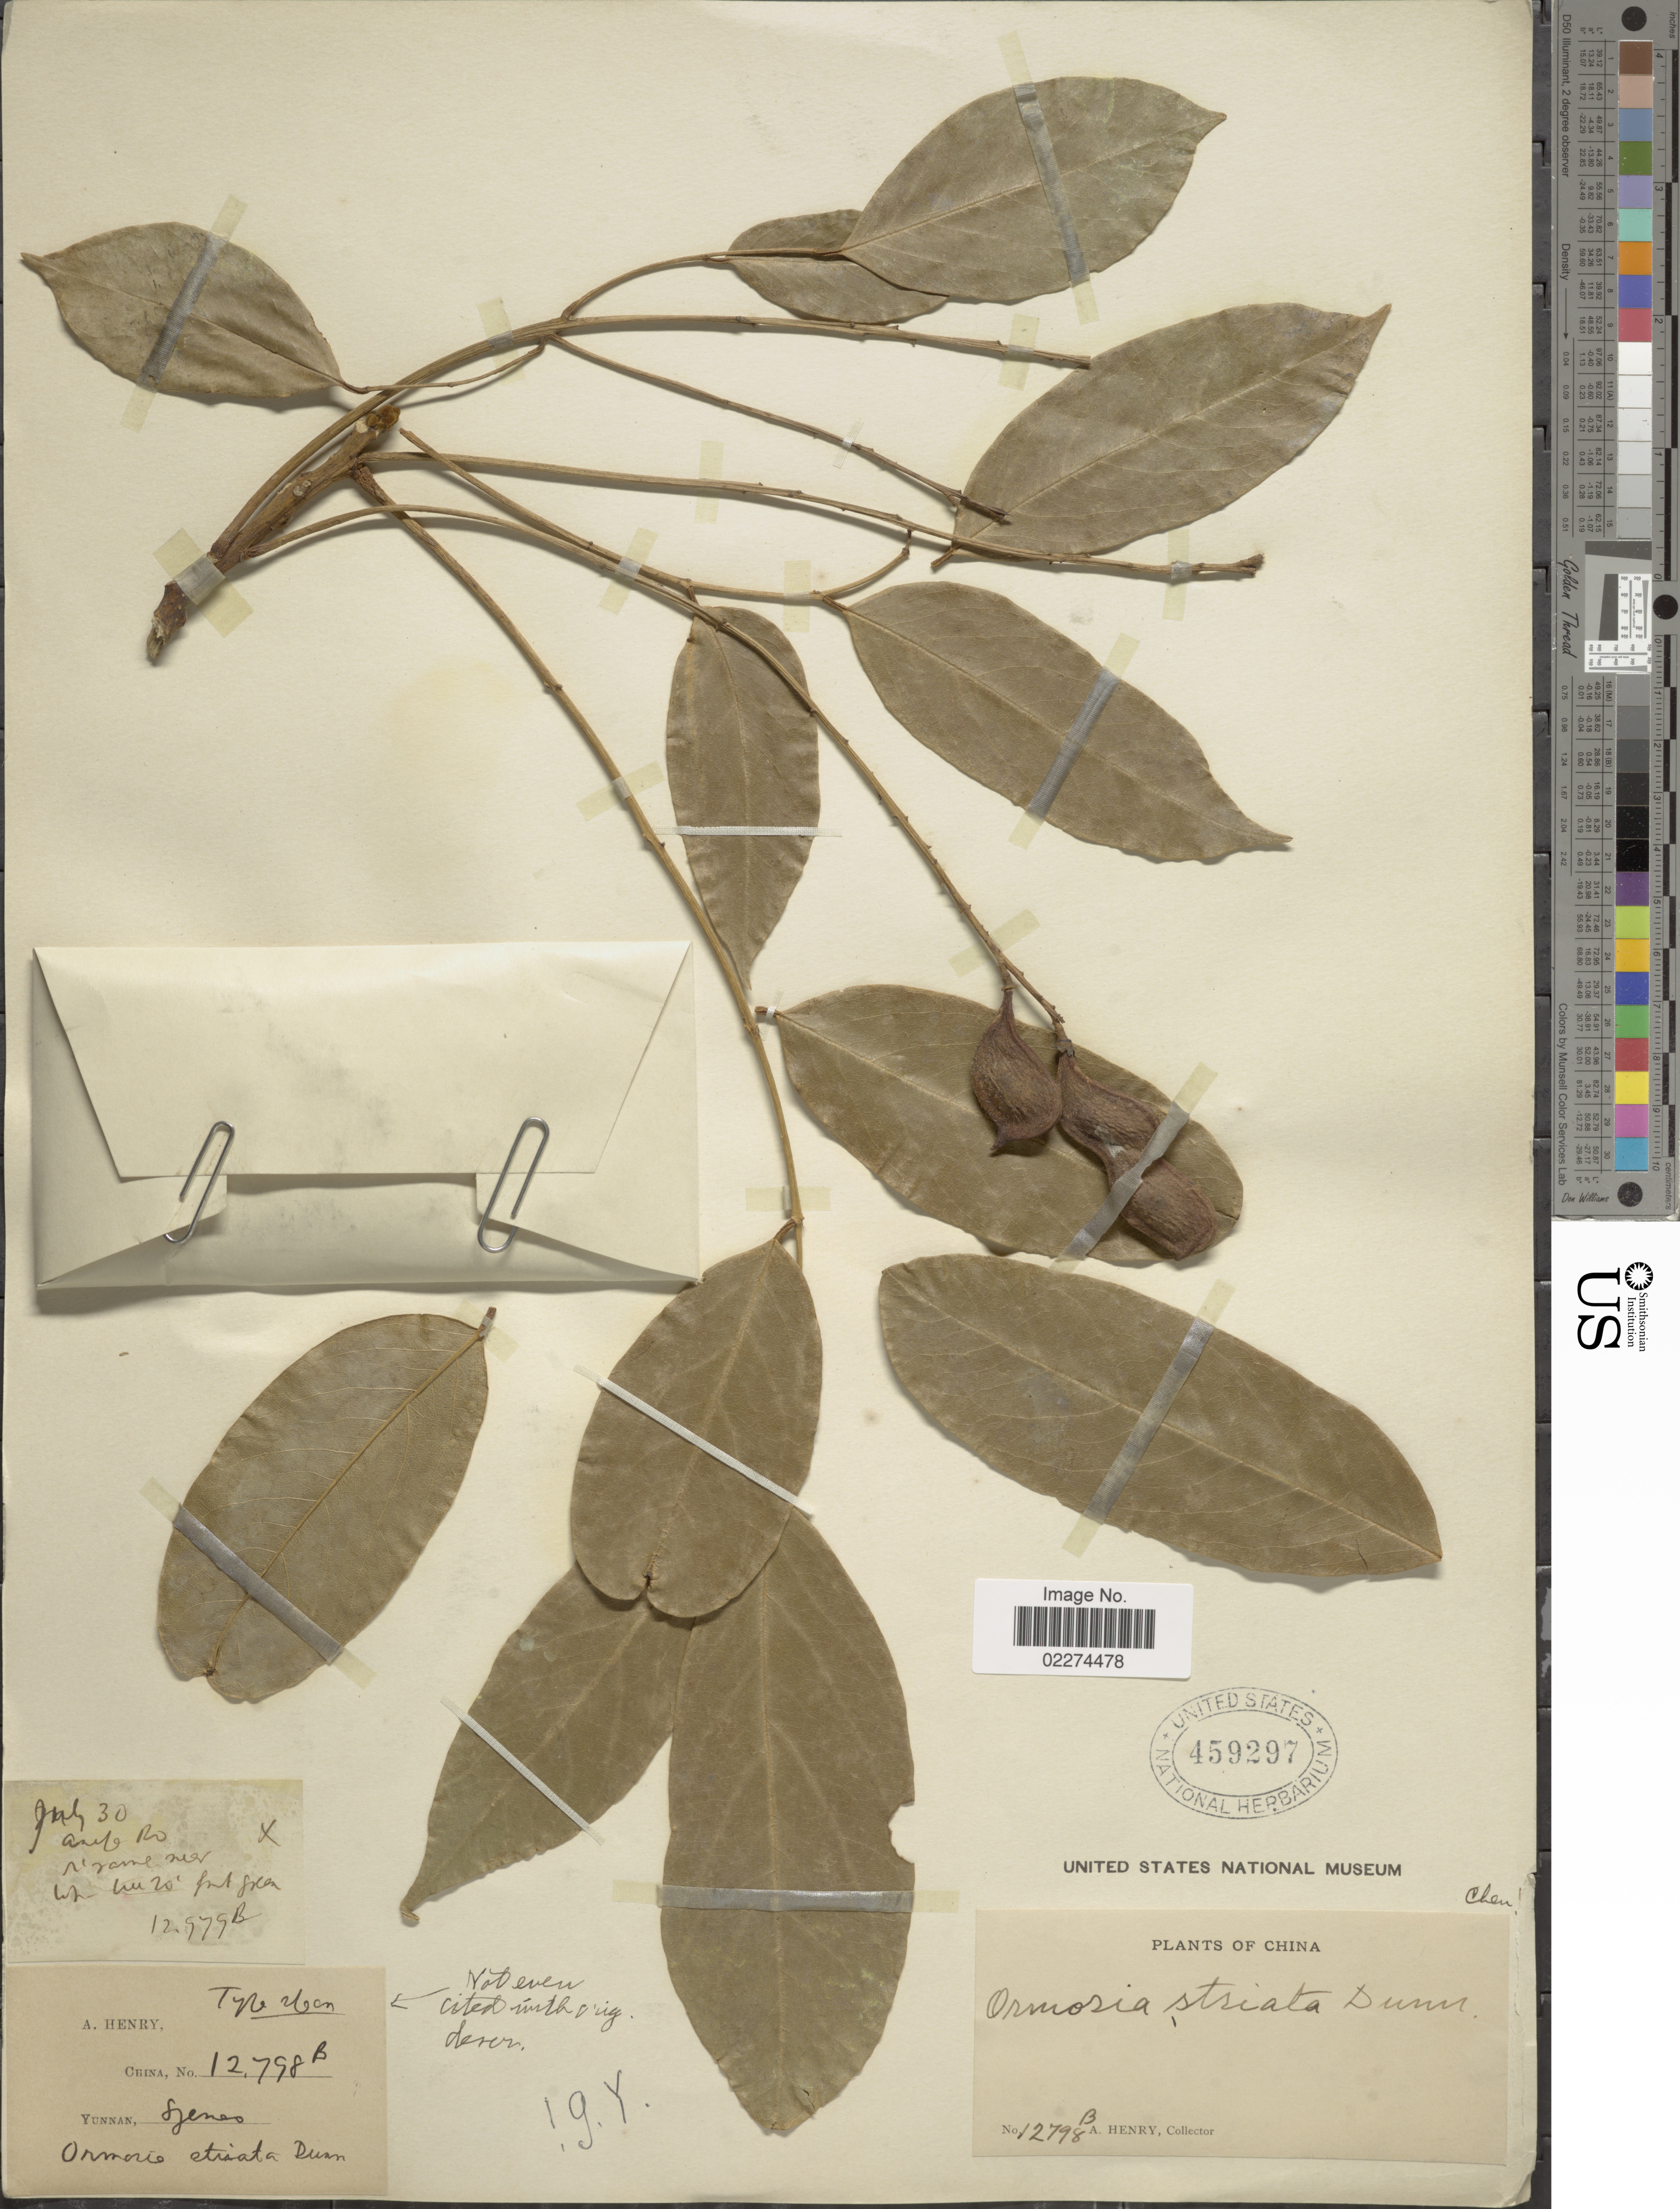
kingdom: Plantae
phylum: Tracheophyta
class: Magnoliopsida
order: Fabales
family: Fabaceae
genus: Ormosia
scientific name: Ormosia striata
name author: Dunn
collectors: A. Henry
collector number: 12798 B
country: China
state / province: Yunnan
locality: Yunnan, Sjemao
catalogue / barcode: US 459297